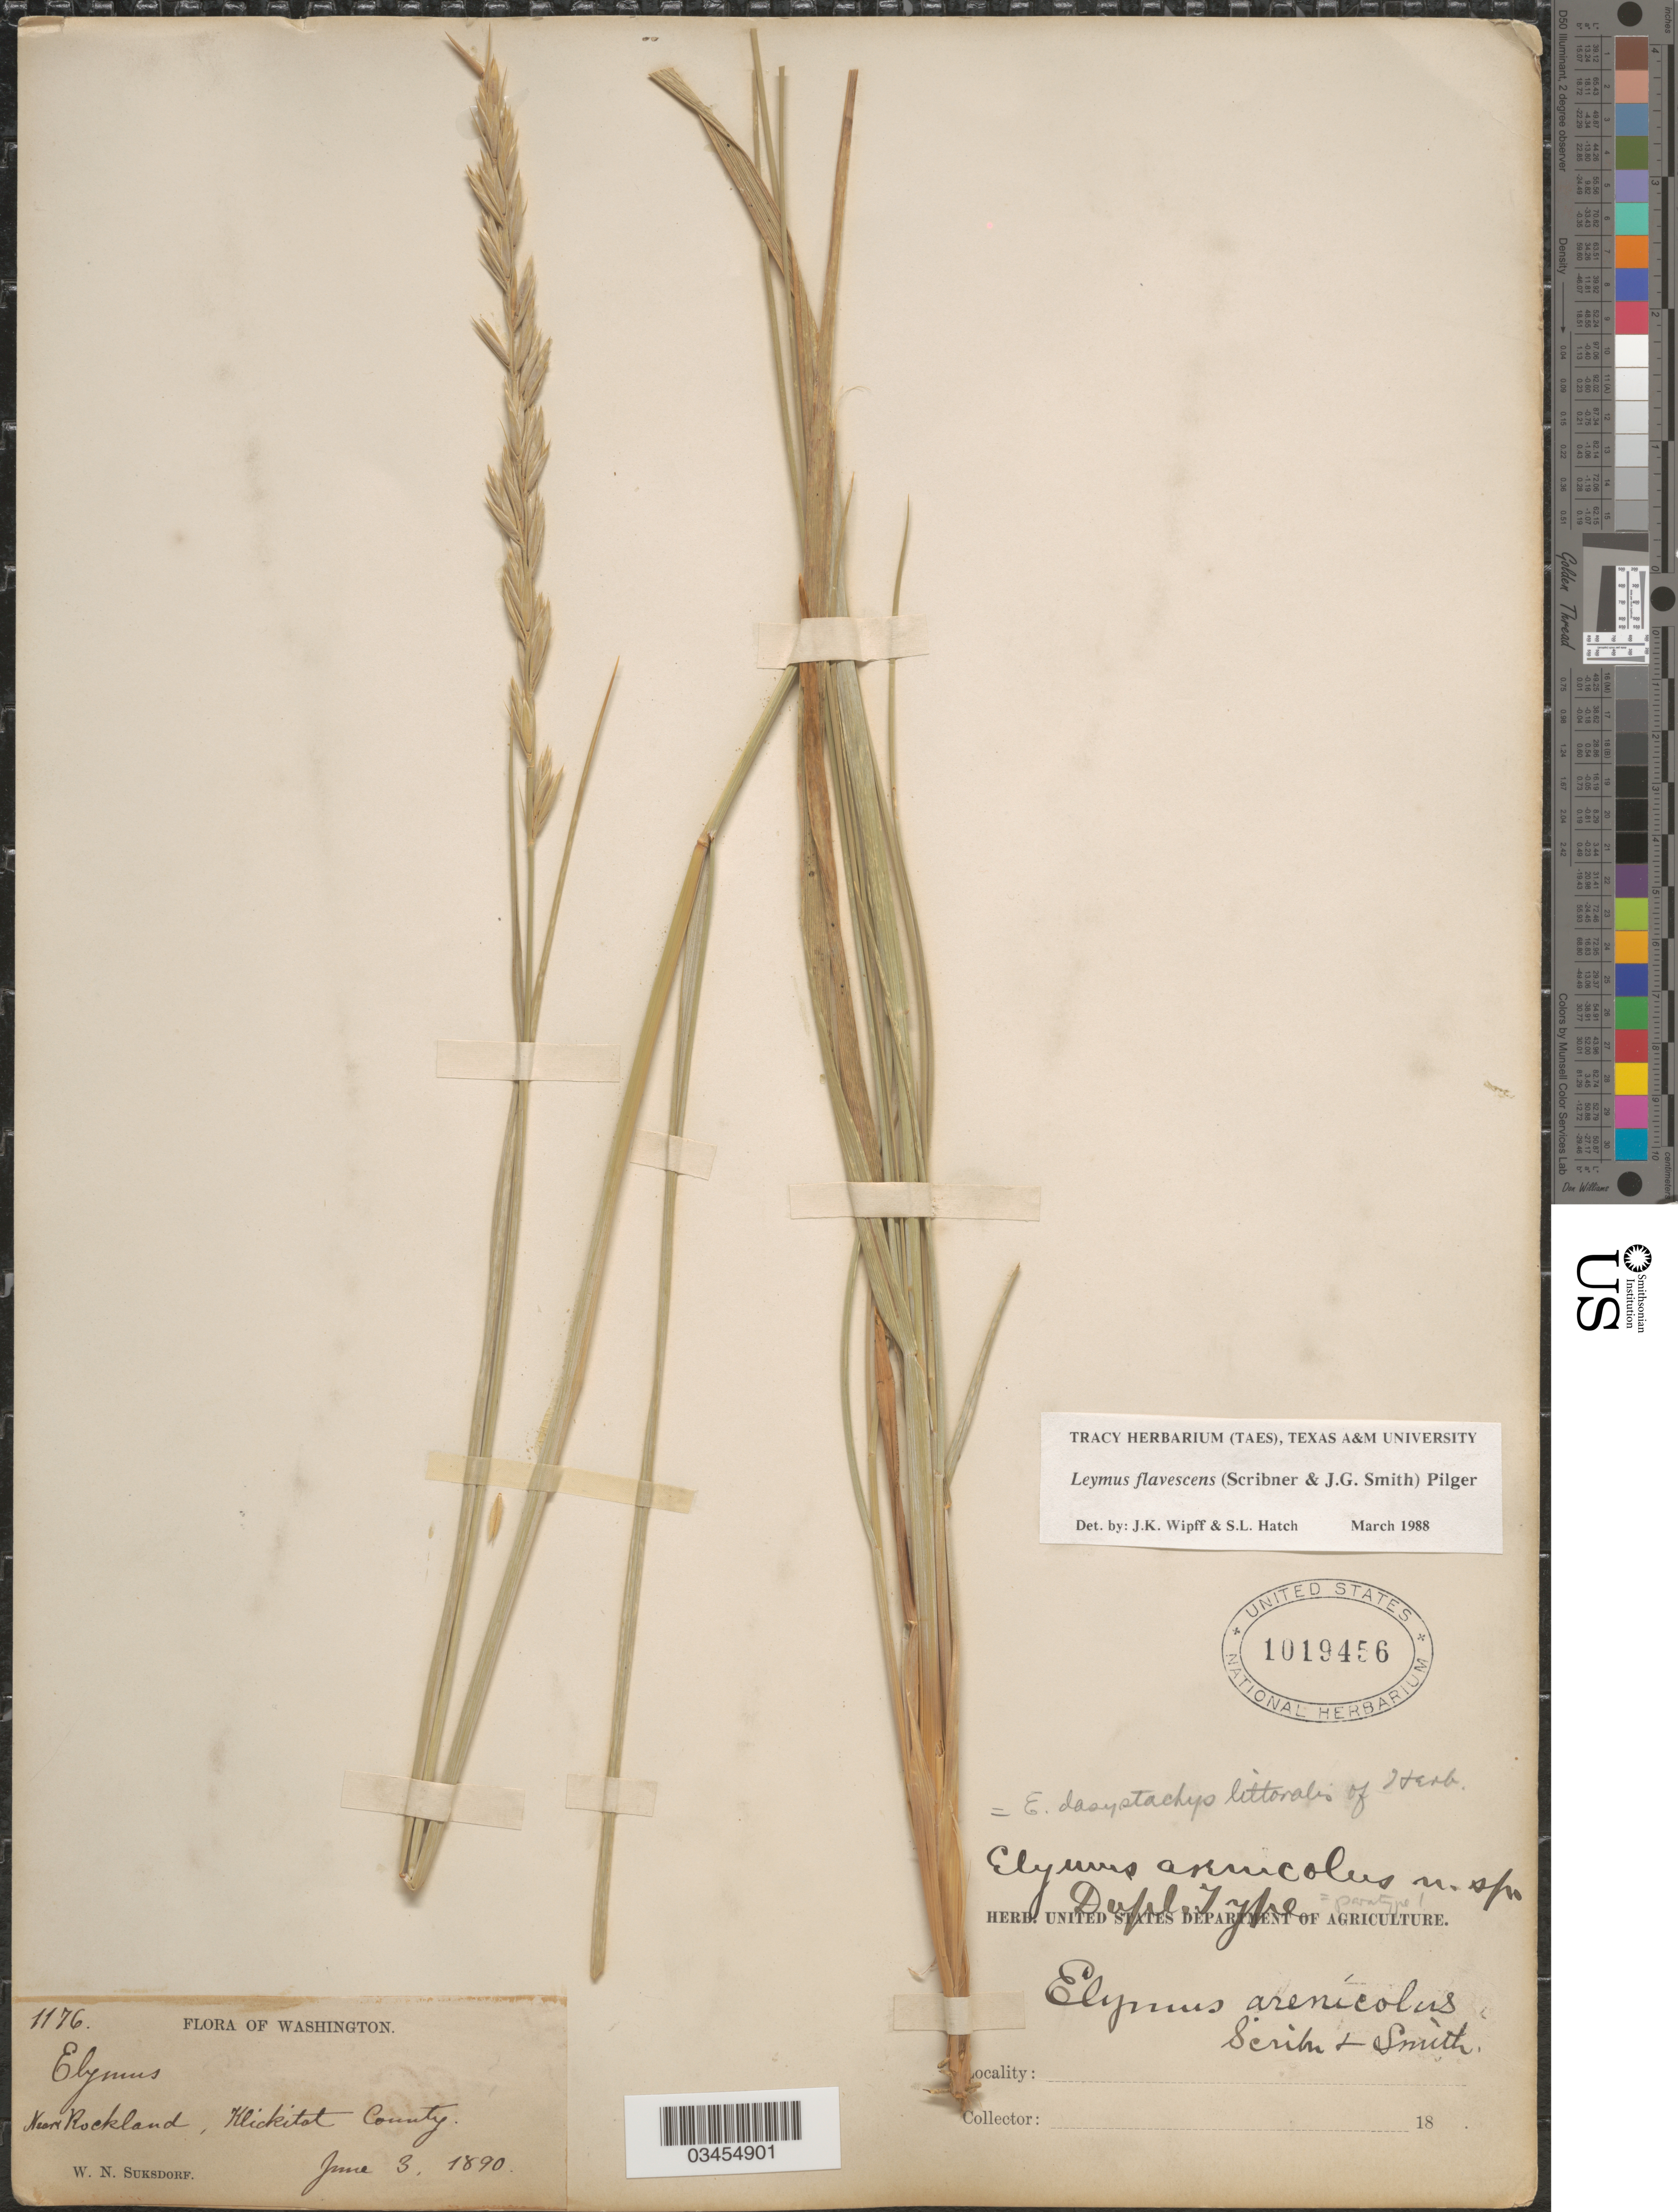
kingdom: Plantae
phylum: Tracheophyta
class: Liliopsida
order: Poales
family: Poaceae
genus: Leymus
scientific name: Leymus flavescens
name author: (Scribn. & J.G. Sm.) Pilg.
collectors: W. N. Suksdorf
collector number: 1176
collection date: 1890-06-03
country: United States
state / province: Washington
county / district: Klickitat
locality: Near Rockland, Klickitat County.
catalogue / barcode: US 1019456